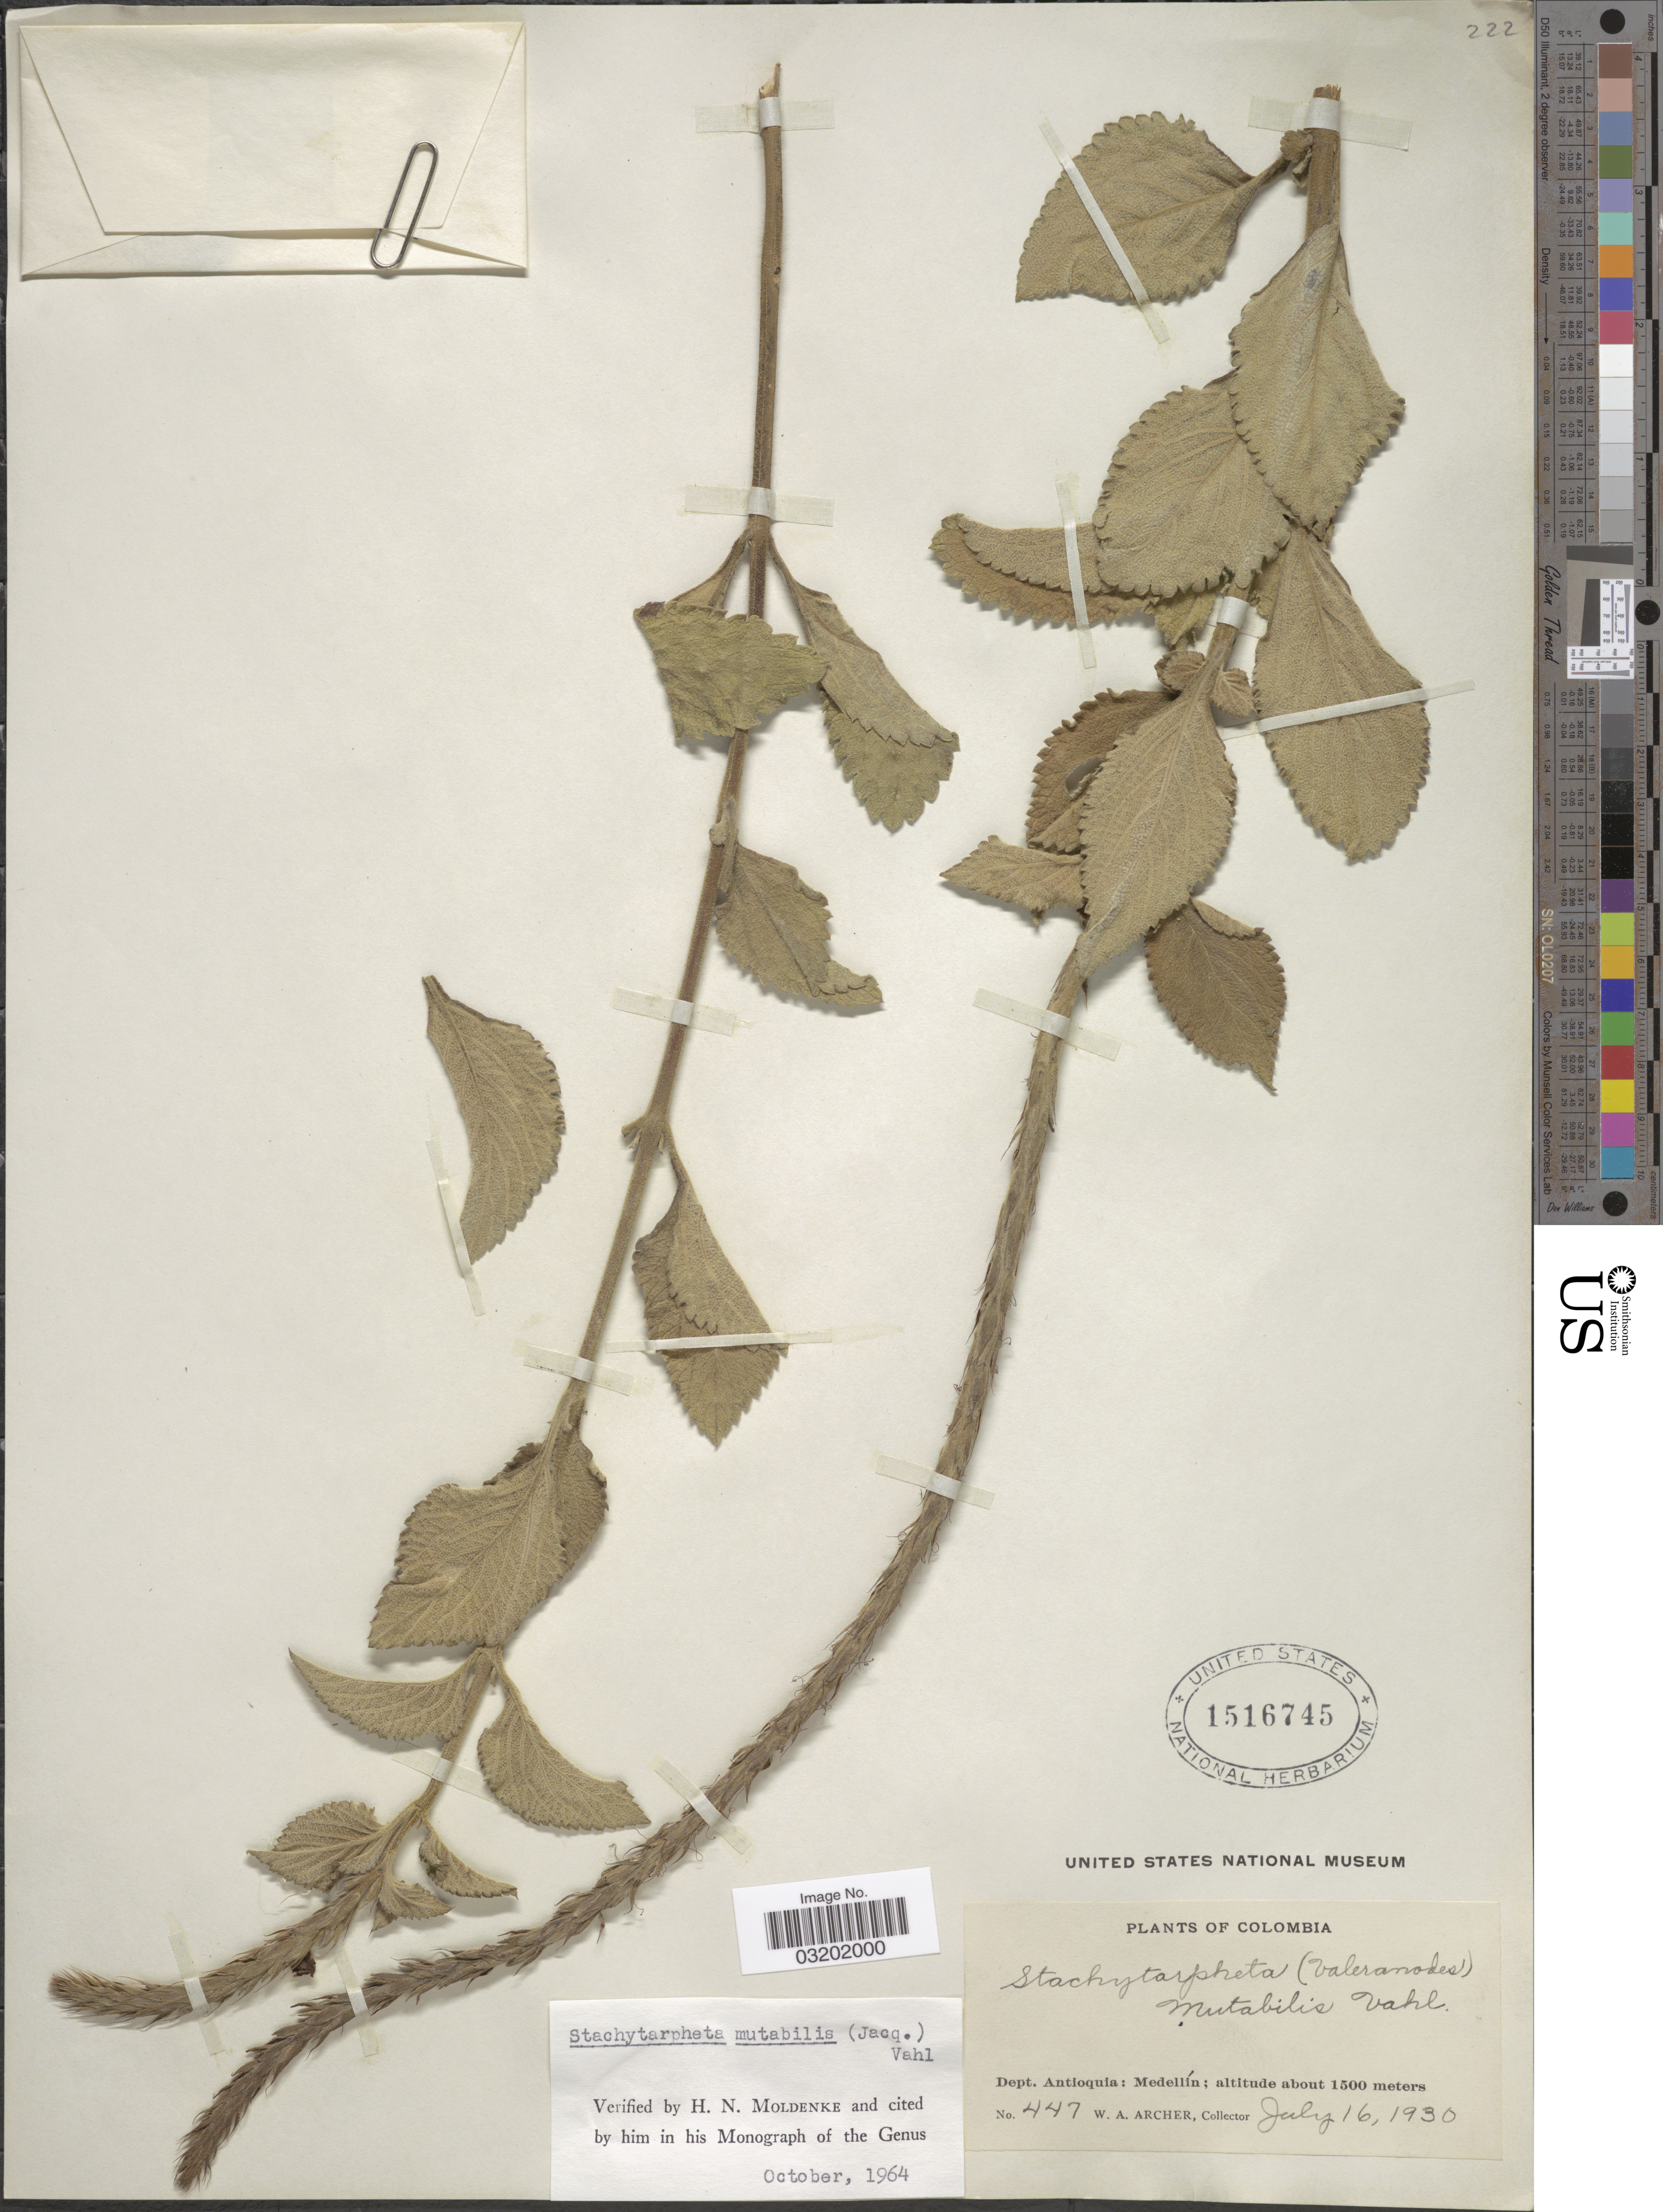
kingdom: Plantae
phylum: Tracheophyta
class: Magnoliopsida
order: Lamiales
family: Verbenaceae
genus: Stachytarpheta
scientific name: Stachytarpheta mutabilis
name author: (Jacq.) Vahl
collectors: W. Archer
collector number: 447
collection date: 1930-07-16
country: Colombia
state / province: Antioquia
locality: Dept. Antioquia: Medellín.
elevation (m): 1500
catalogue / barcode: US 1516745